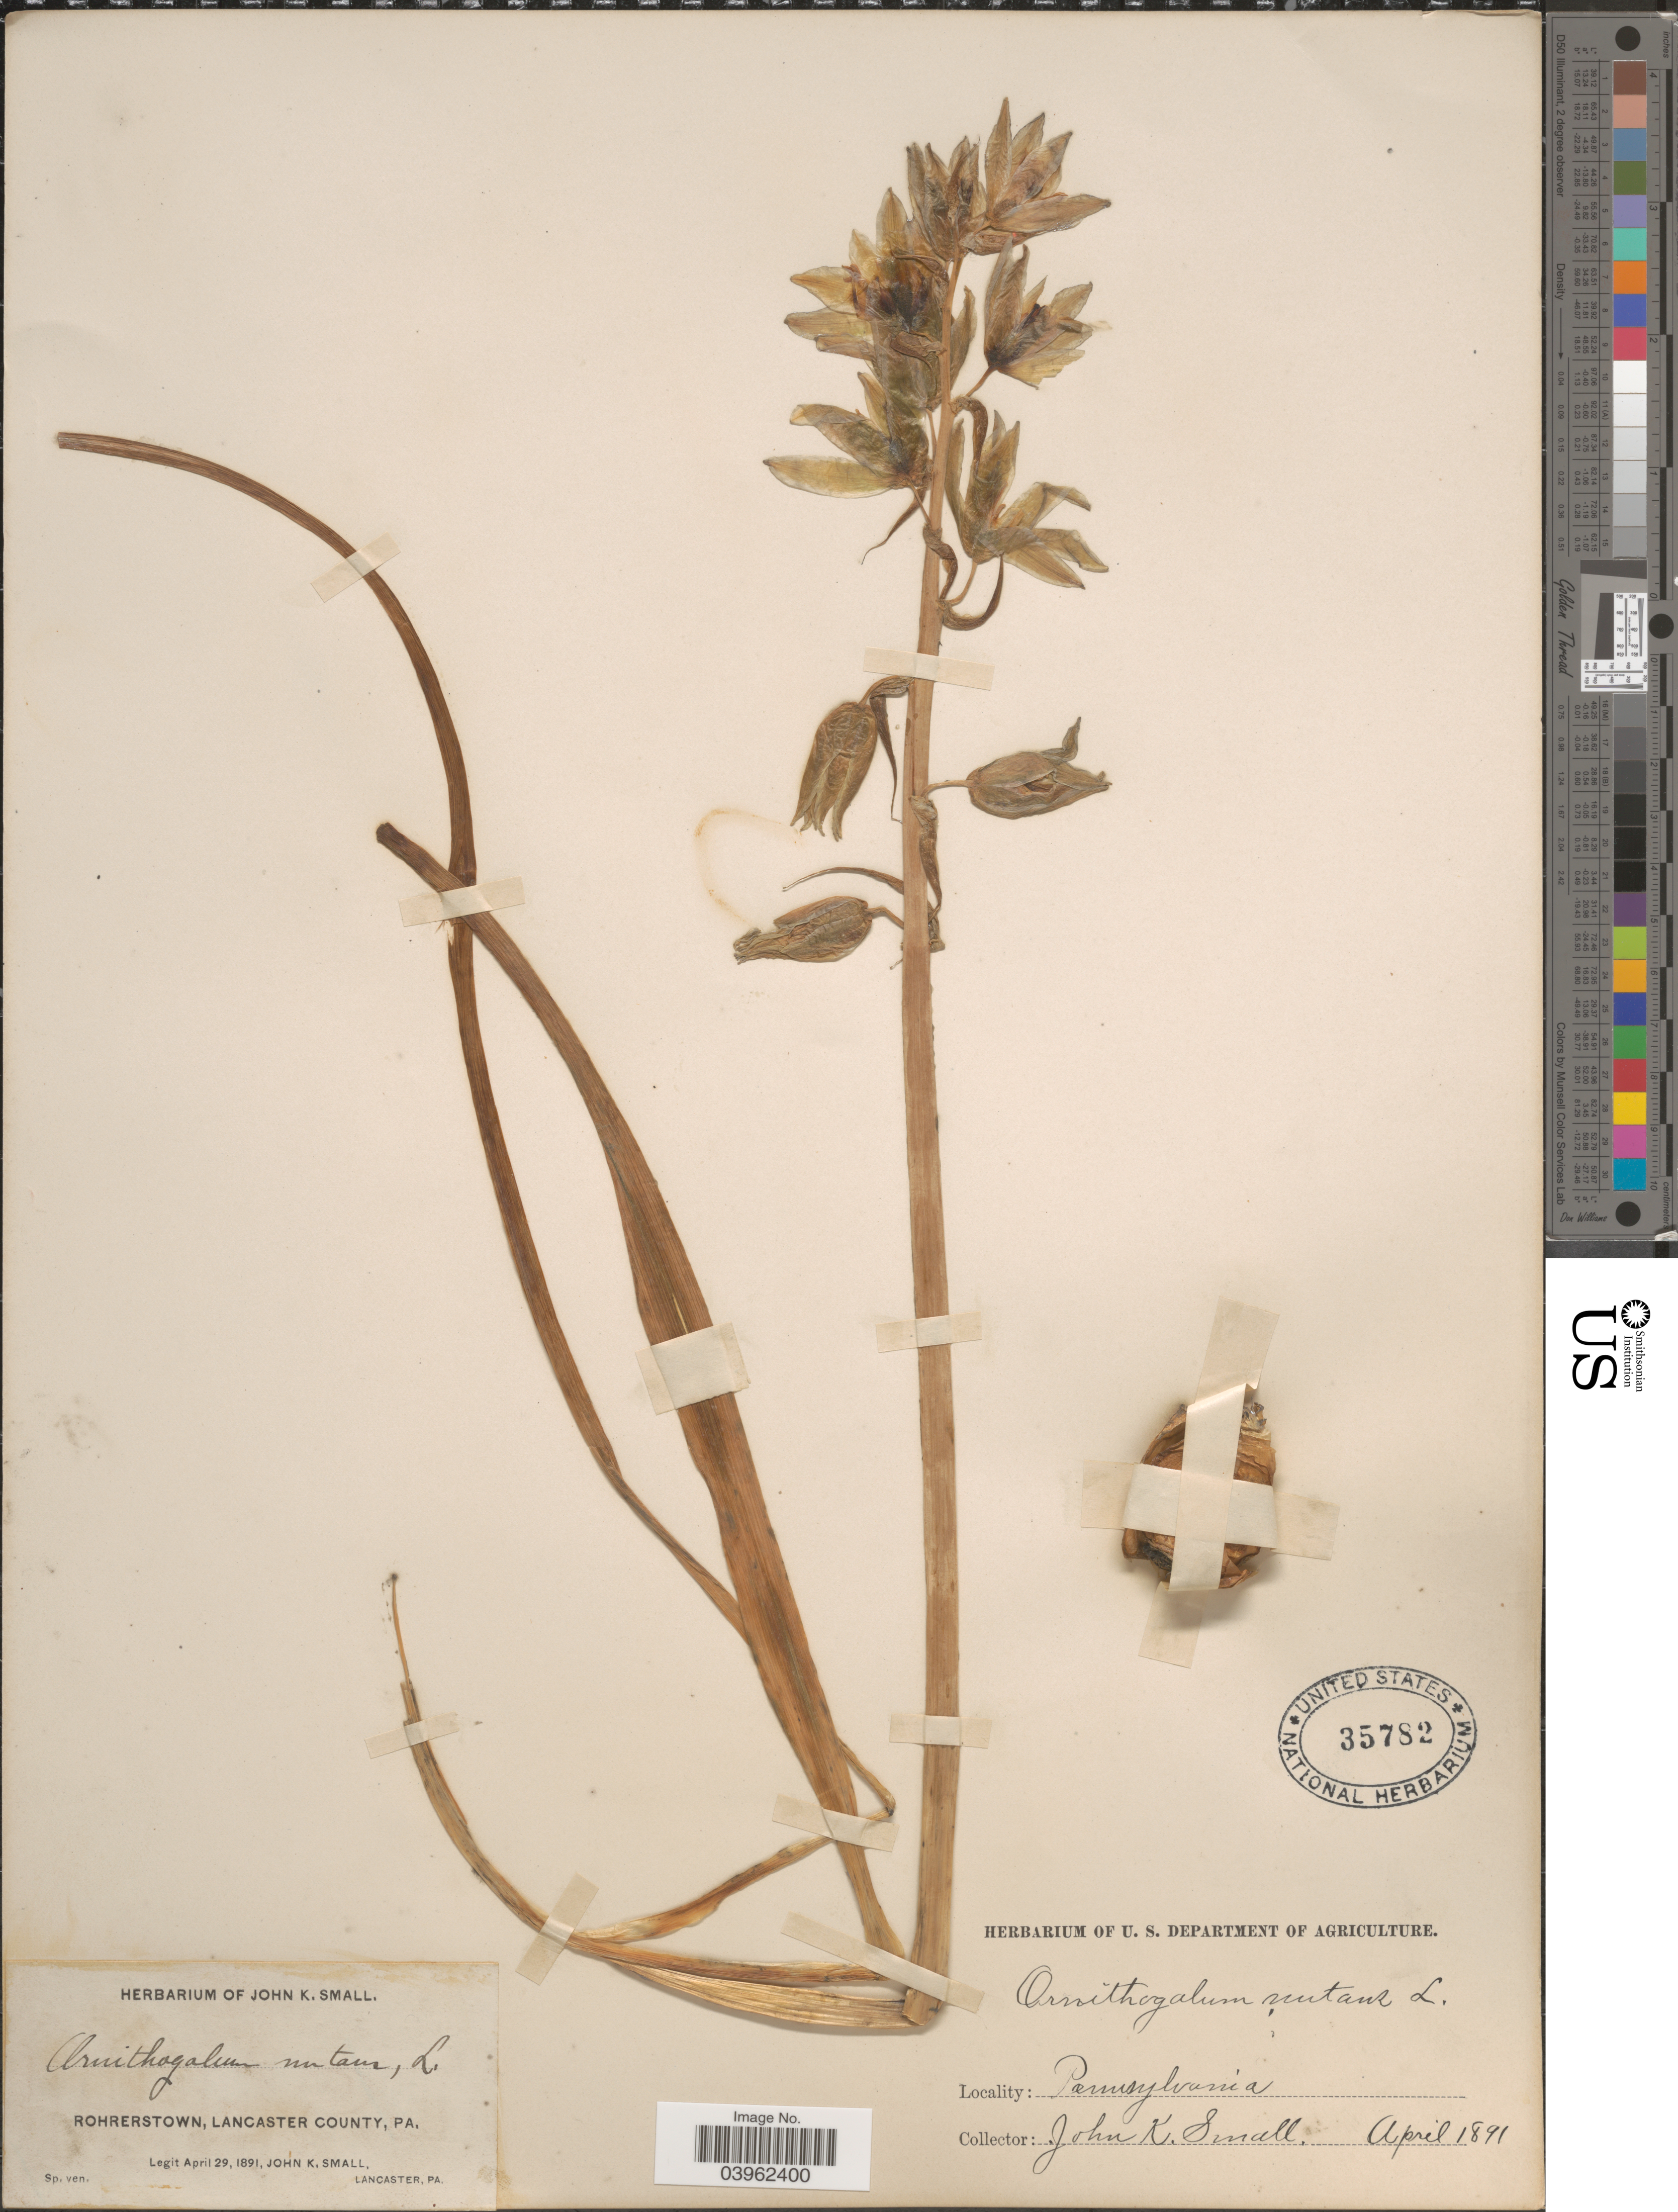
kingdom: Plantae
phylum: Tracheophyta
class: Liliopsida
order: Asparagales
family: Asparagaceae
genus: Ornithogalum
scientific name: Ornithogalum nutans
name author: L.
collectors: J. K. Small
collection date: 1891-04-29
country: United States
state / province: Pennsylvania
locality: Rohrerstown, Lancaster County.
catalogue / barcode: US 35782